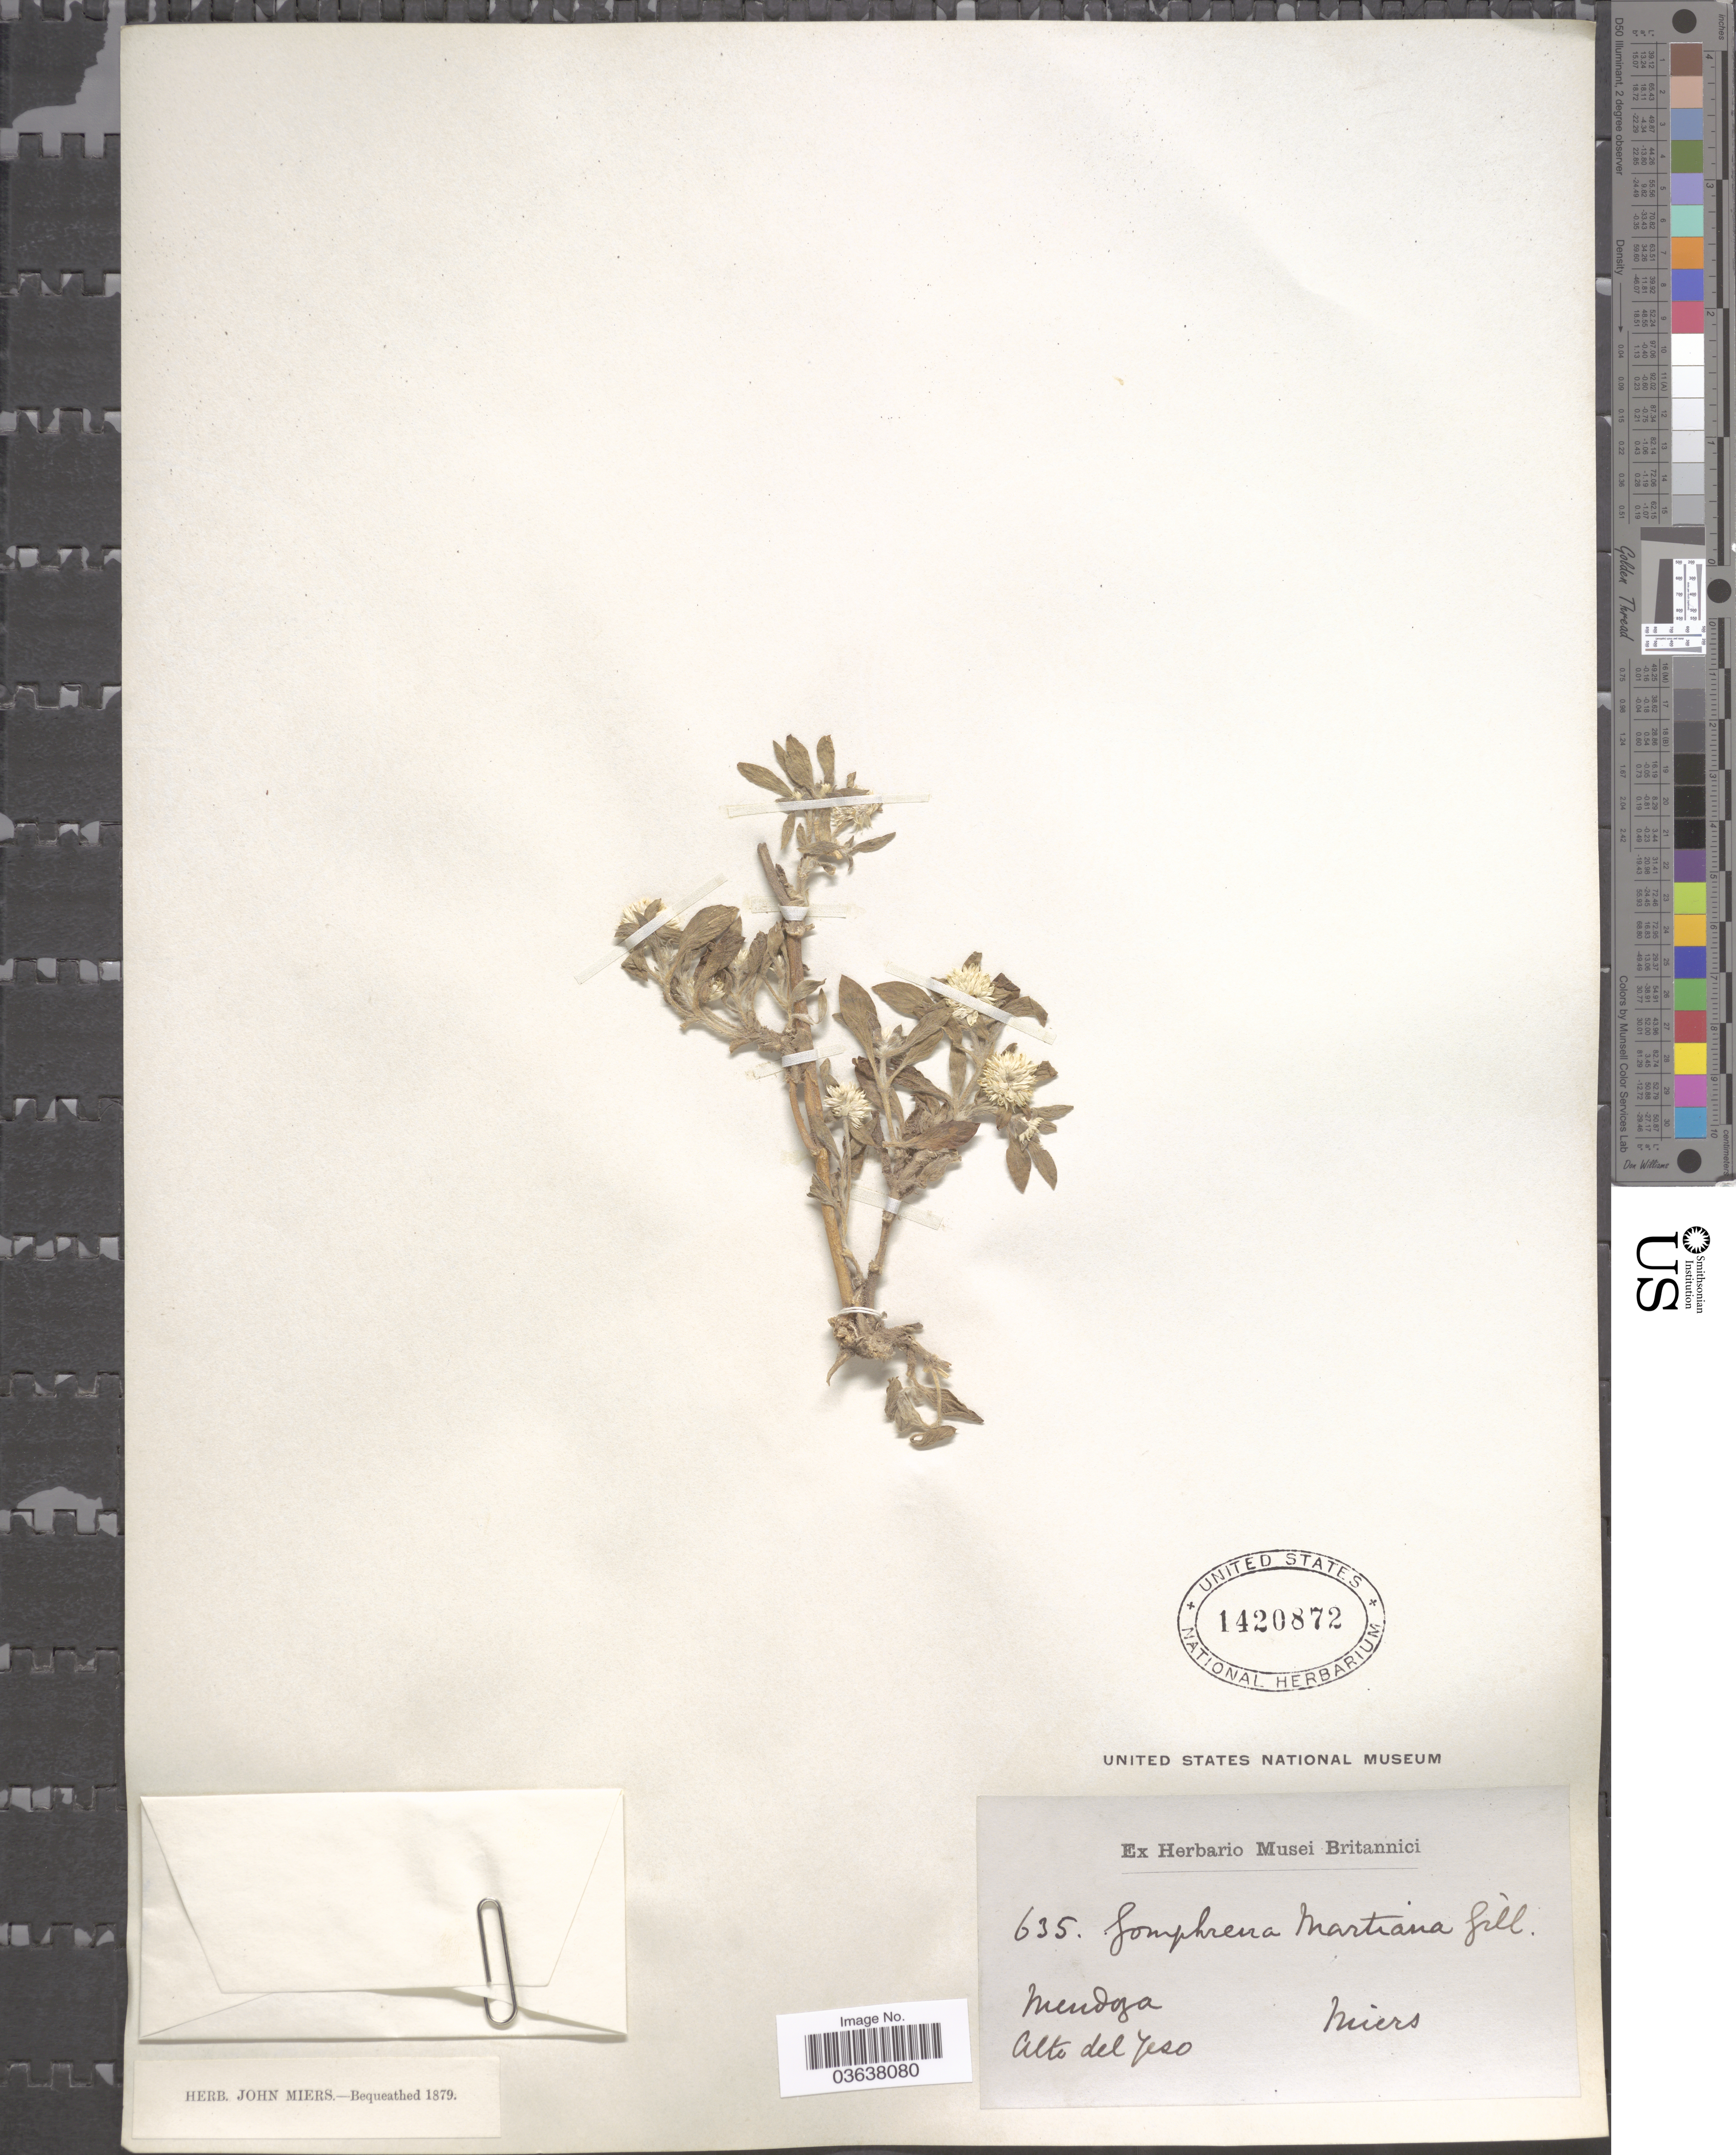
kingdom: Plantae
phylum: Tracheophyta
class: Magnoliopsida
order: Caryophyllales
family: Amaranthaceae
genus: Gomphrena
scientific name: Gomphrena martiana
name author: Gillies ex Moq.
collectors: Miers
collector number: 635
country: Argentina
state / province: Mendoza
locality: Alto del Yeso.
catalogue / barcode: US 1420872